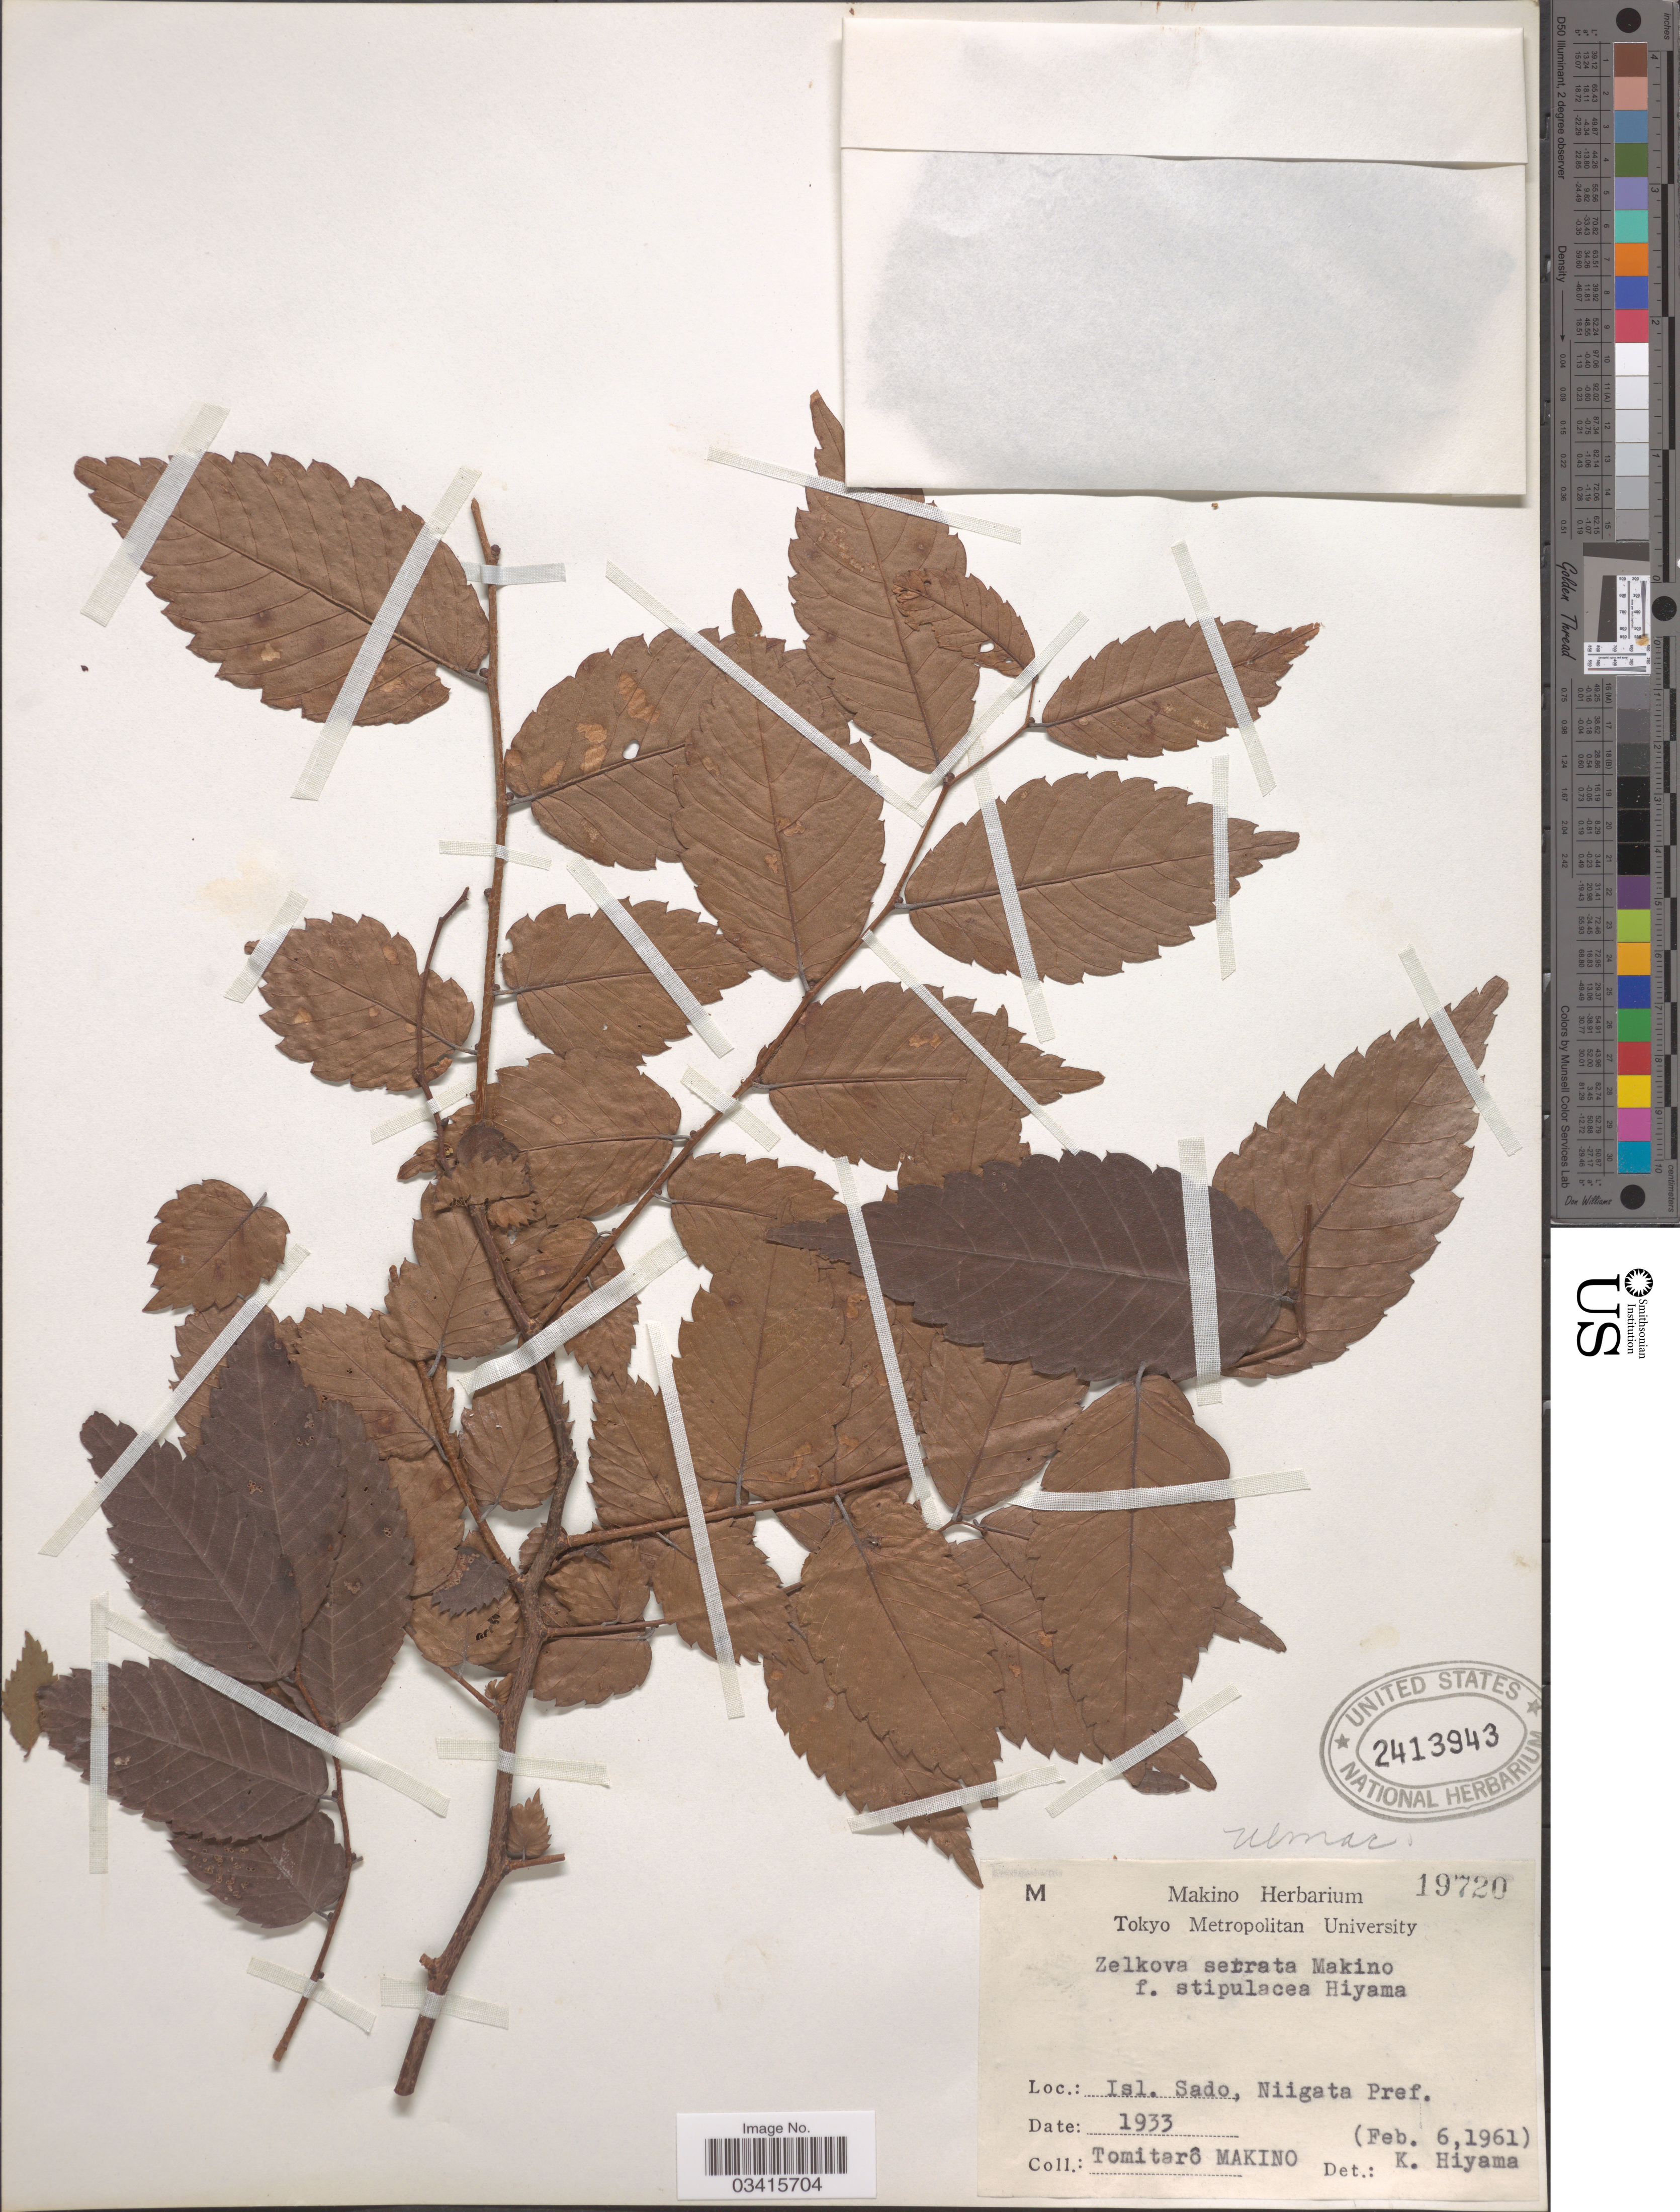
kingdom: Plantae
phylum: Tracheophyta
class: Magnoliopsida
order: Rosales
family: Ulmaceae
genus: Zelkova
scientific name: Zelkova serrata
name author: (Thunb.) Makino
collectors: T. Makino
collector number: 19720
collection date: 1933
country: Japan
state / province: Niigata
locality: Isl. Sado, Niigata Pref.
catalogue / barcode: US 2413943